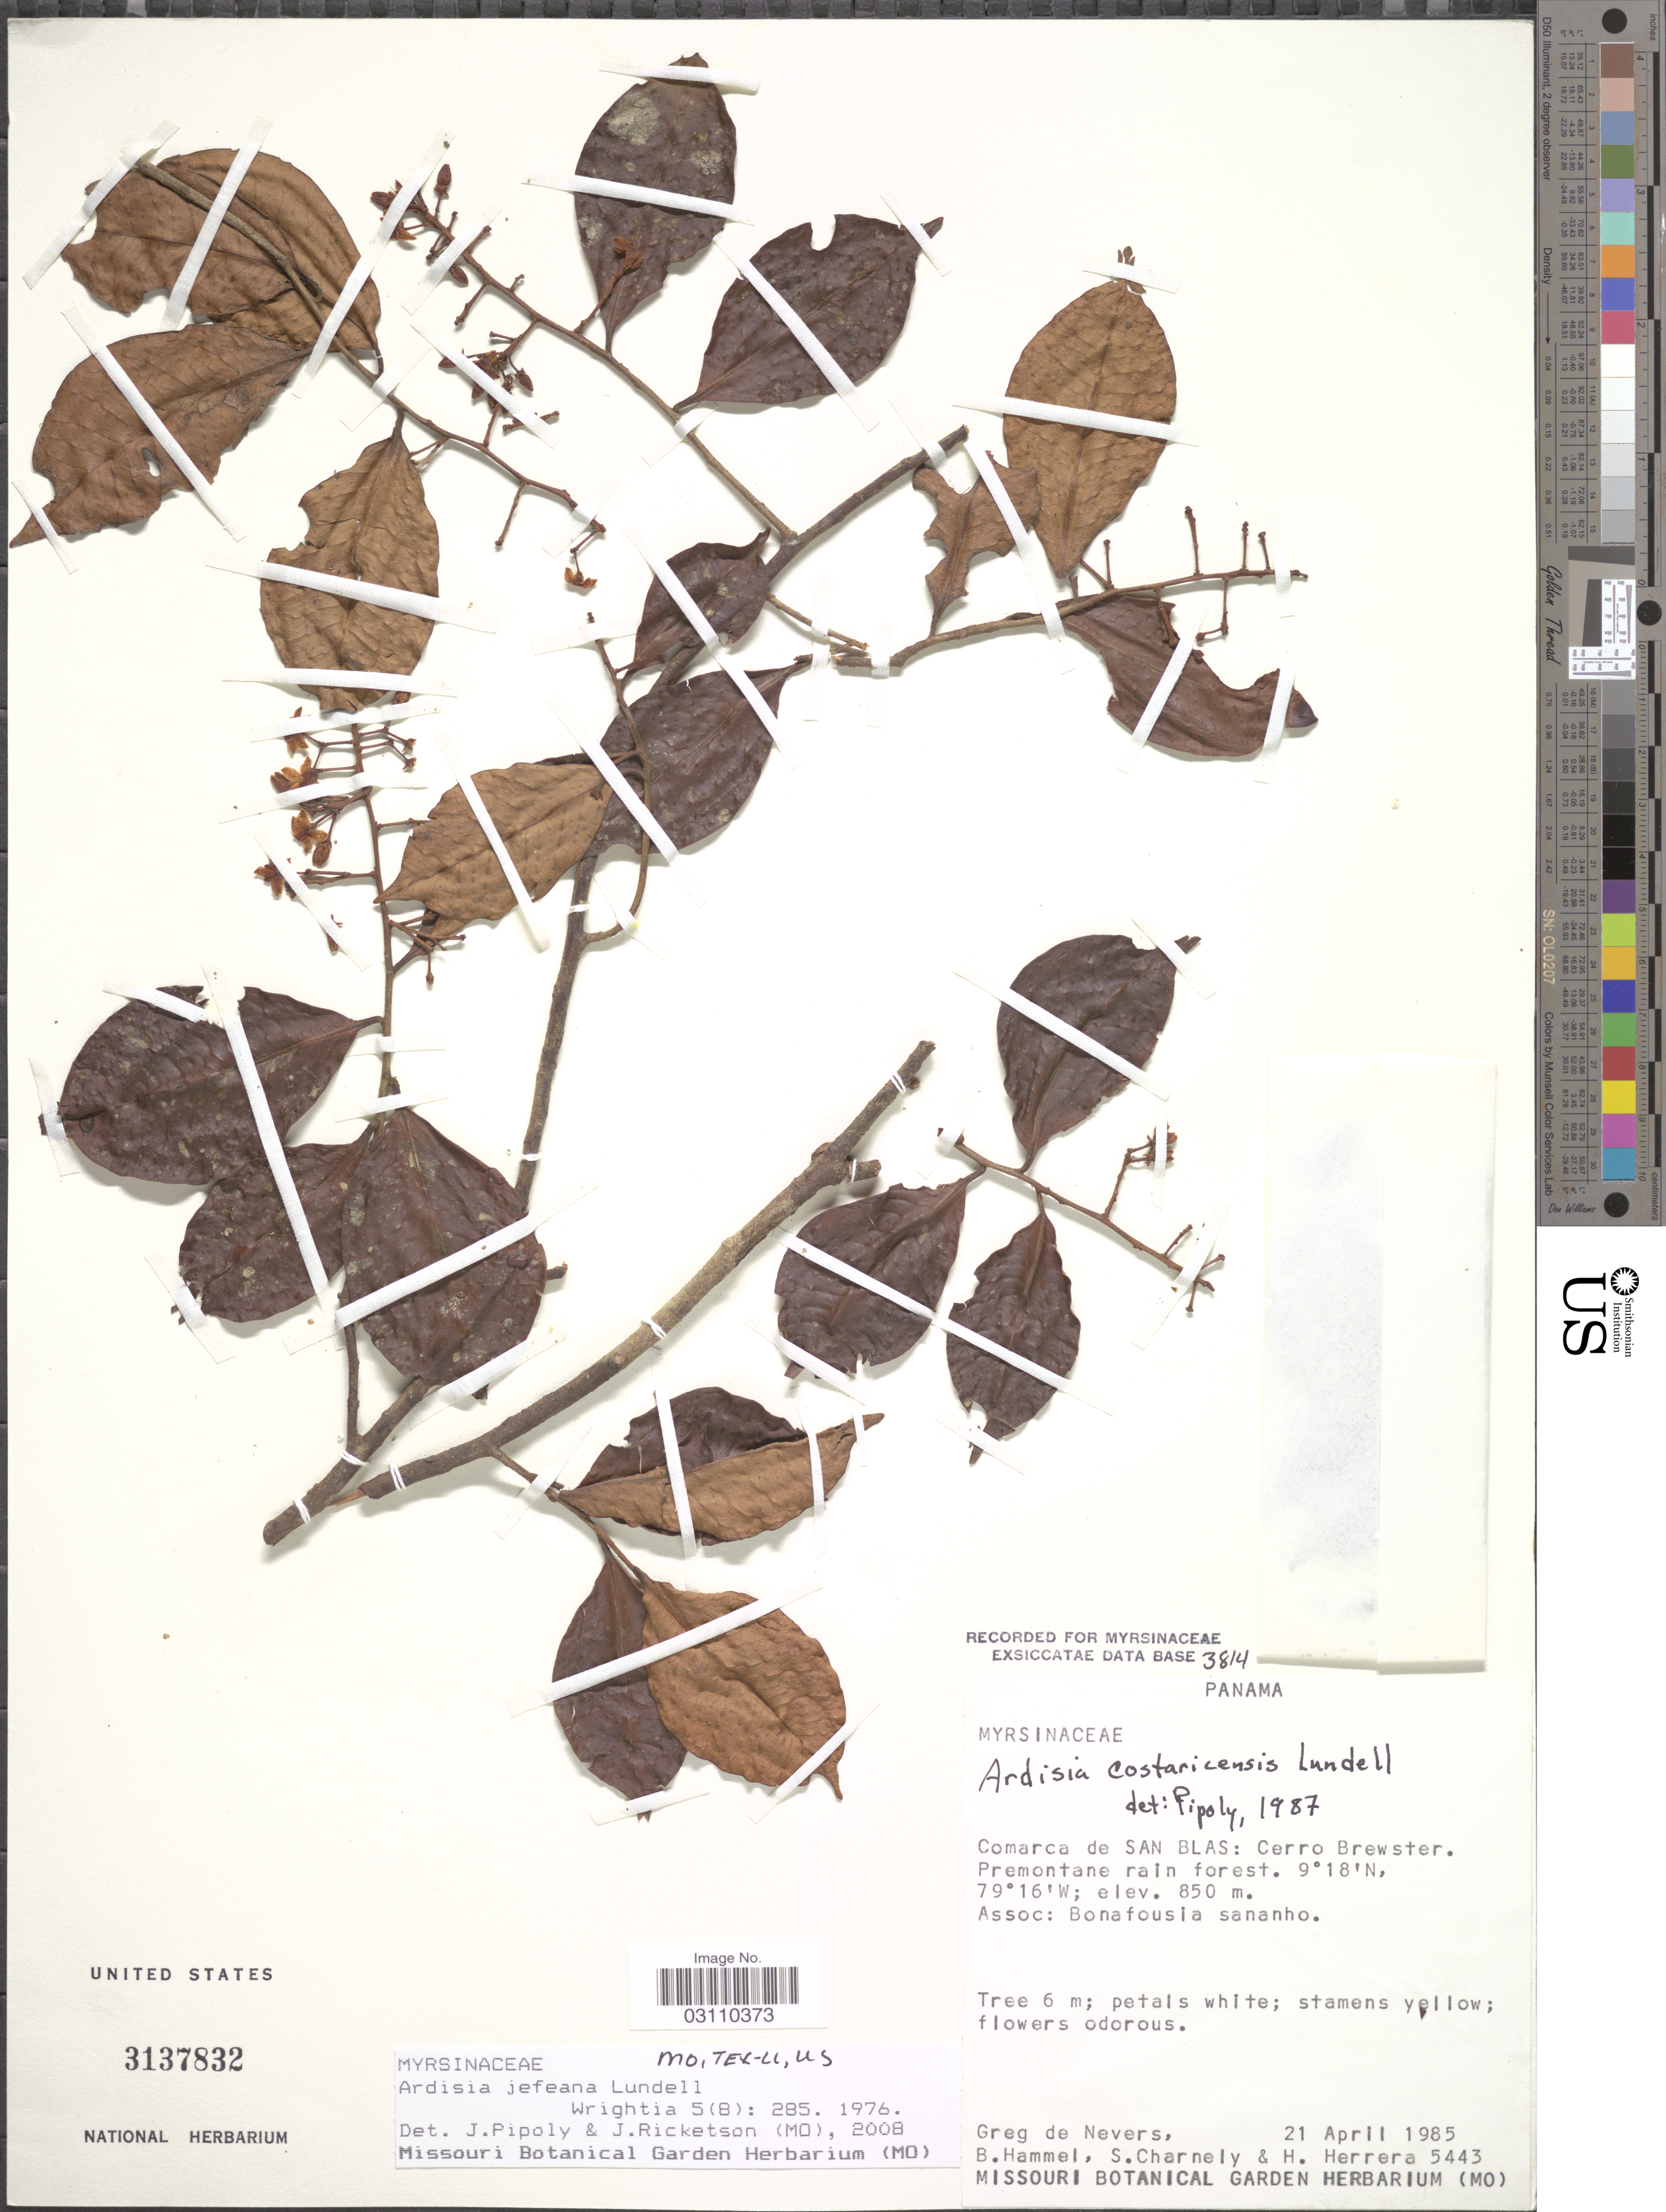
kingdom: Plantae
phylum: Tracheophyta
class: Magnoliopsida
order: Ericales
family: Primulaceae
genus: Ardisia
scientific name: Ardisia jefeana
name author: Lundell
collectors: G. C. de Nevers, B. Hammel, S. Charnely & H. Herrera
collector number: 5443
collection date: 1985-04-21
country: Panama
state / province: Kuna Yala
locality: Comarca de San Blas: Cerro Brewster. Premontane rain forest.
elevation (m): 850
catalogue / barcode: US 3137832